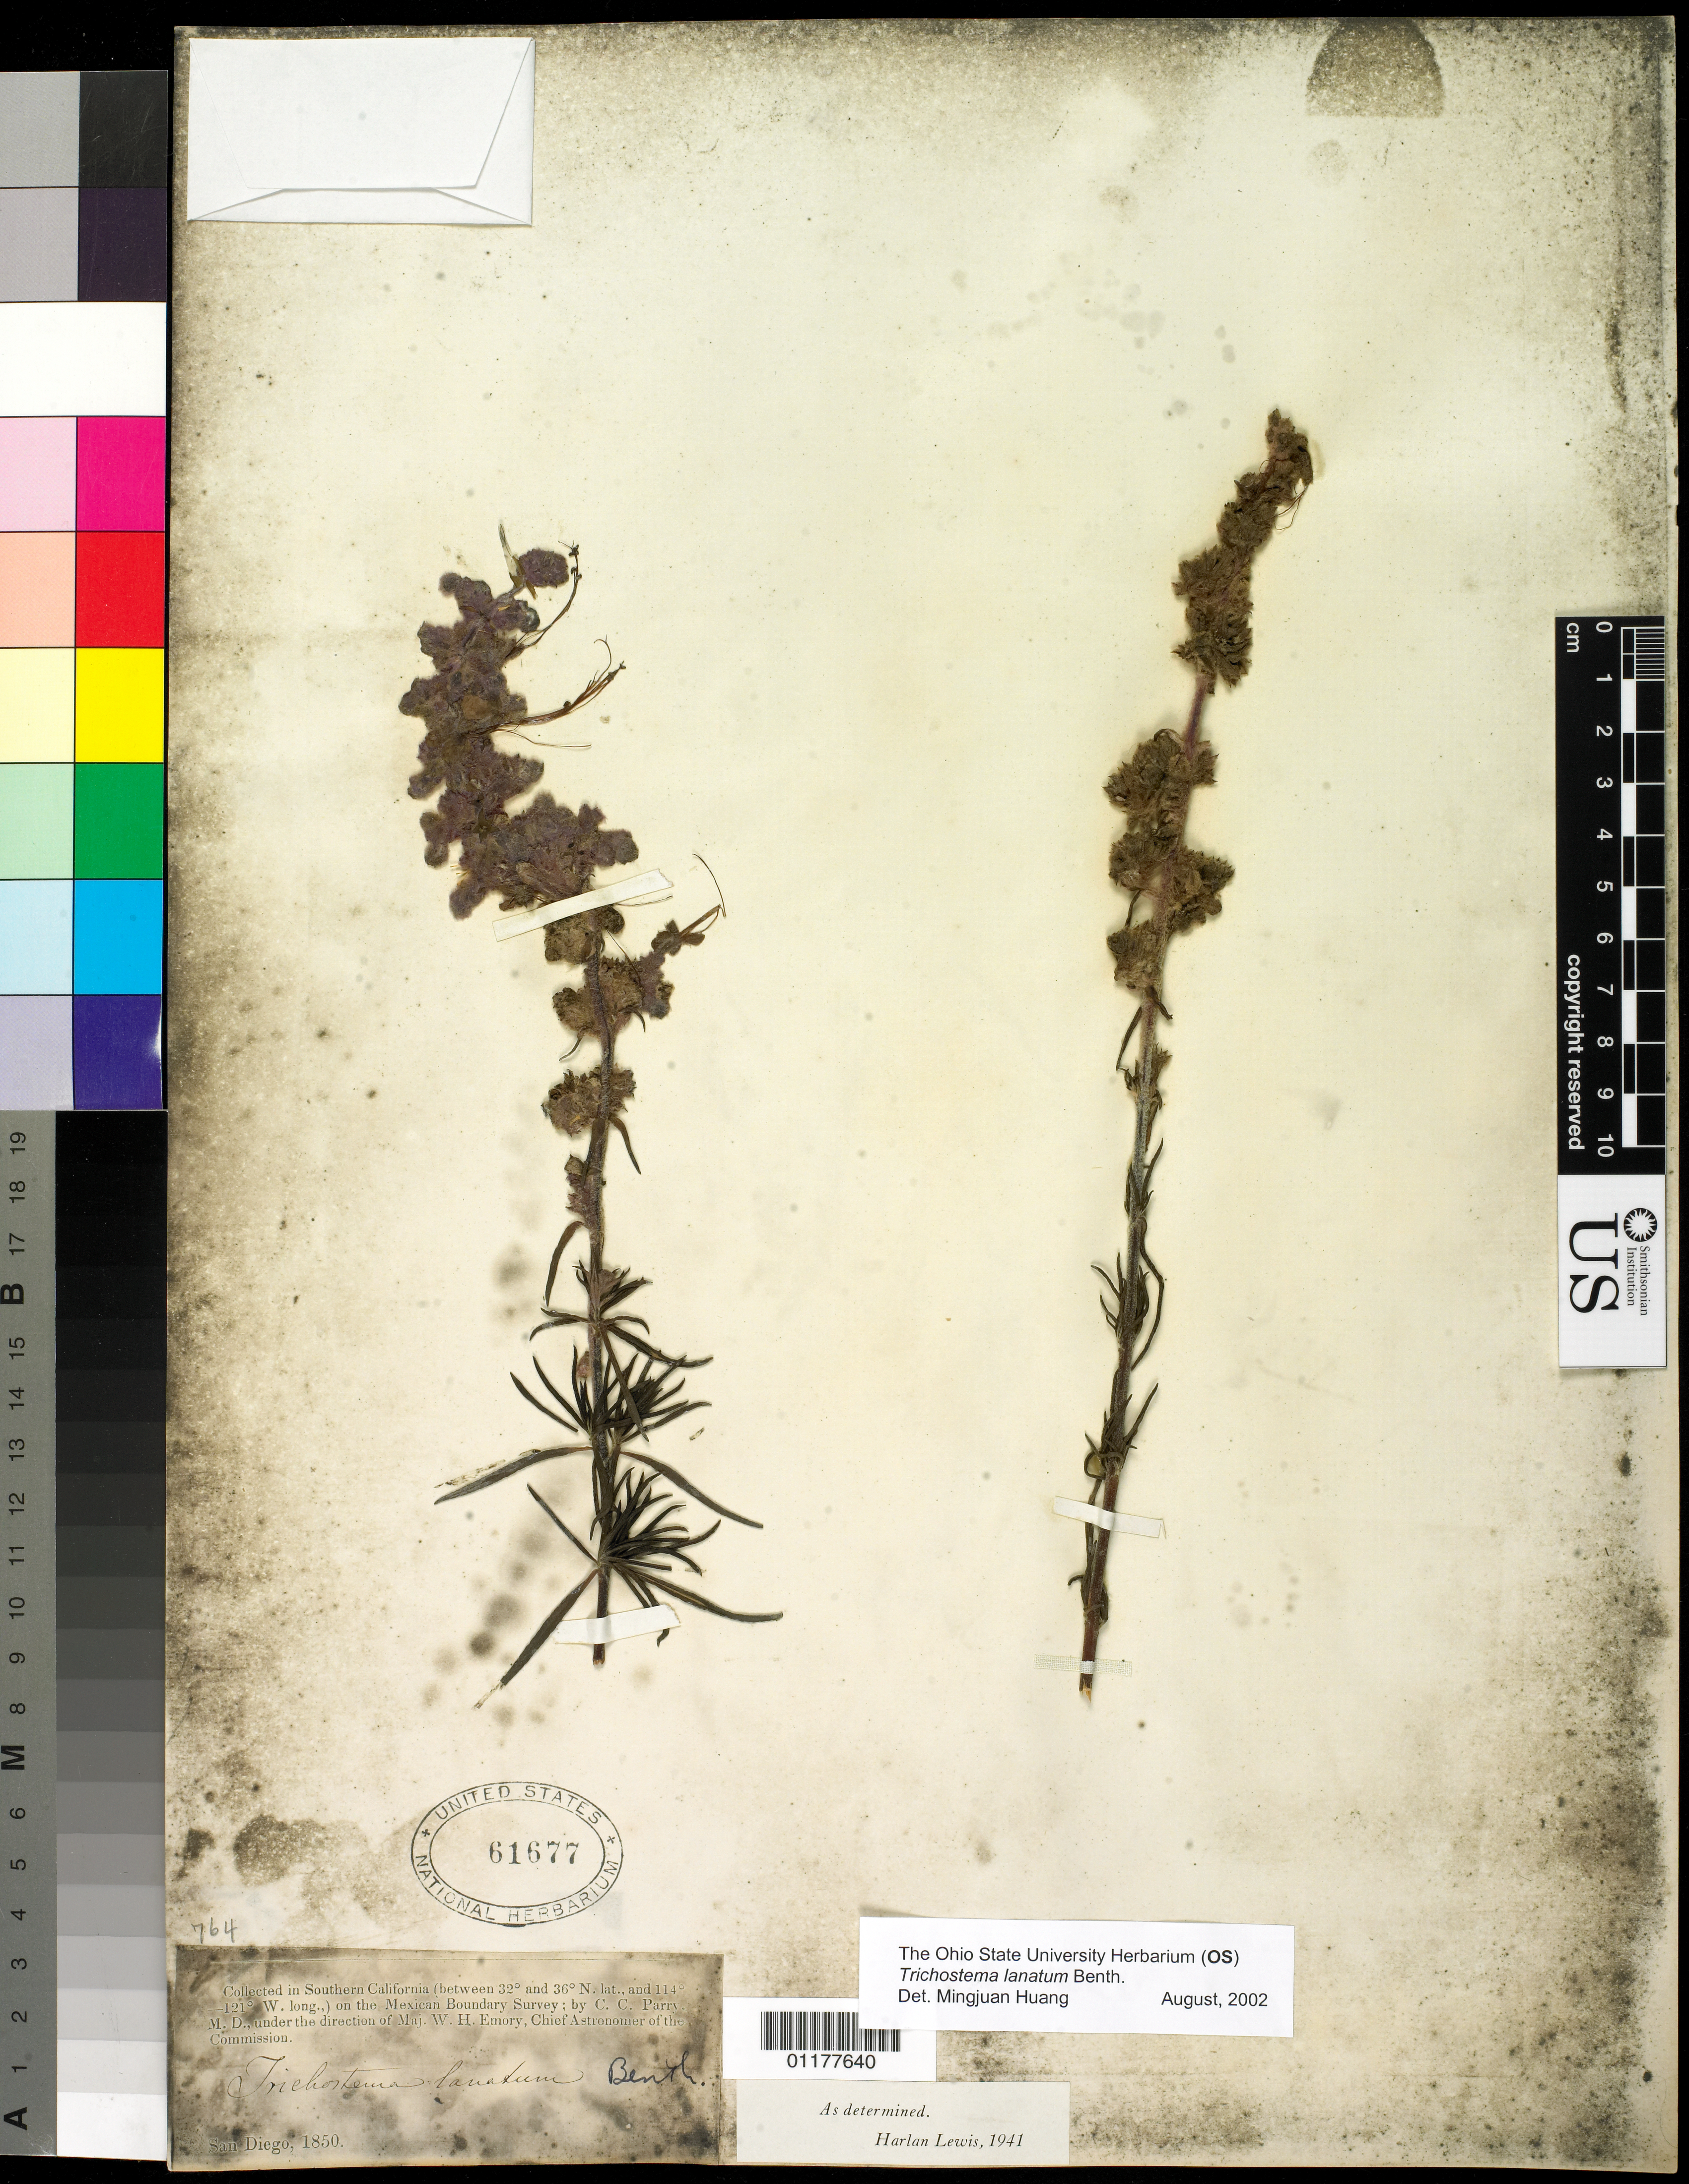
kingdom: Plantae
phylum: Tracheophyta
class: Magnoliopsida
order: Lamiales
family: Lamiaceae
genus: Trichostema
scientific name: Trichostema lanatum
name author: Benth.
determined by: Huang, Mingjuan, (OS), Ohio State University Herbarium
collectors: C. C. Parry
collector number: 764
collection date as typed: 1850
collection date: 1850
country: United States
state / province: California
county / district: San Diego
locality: San Diego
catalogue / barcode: US 61677